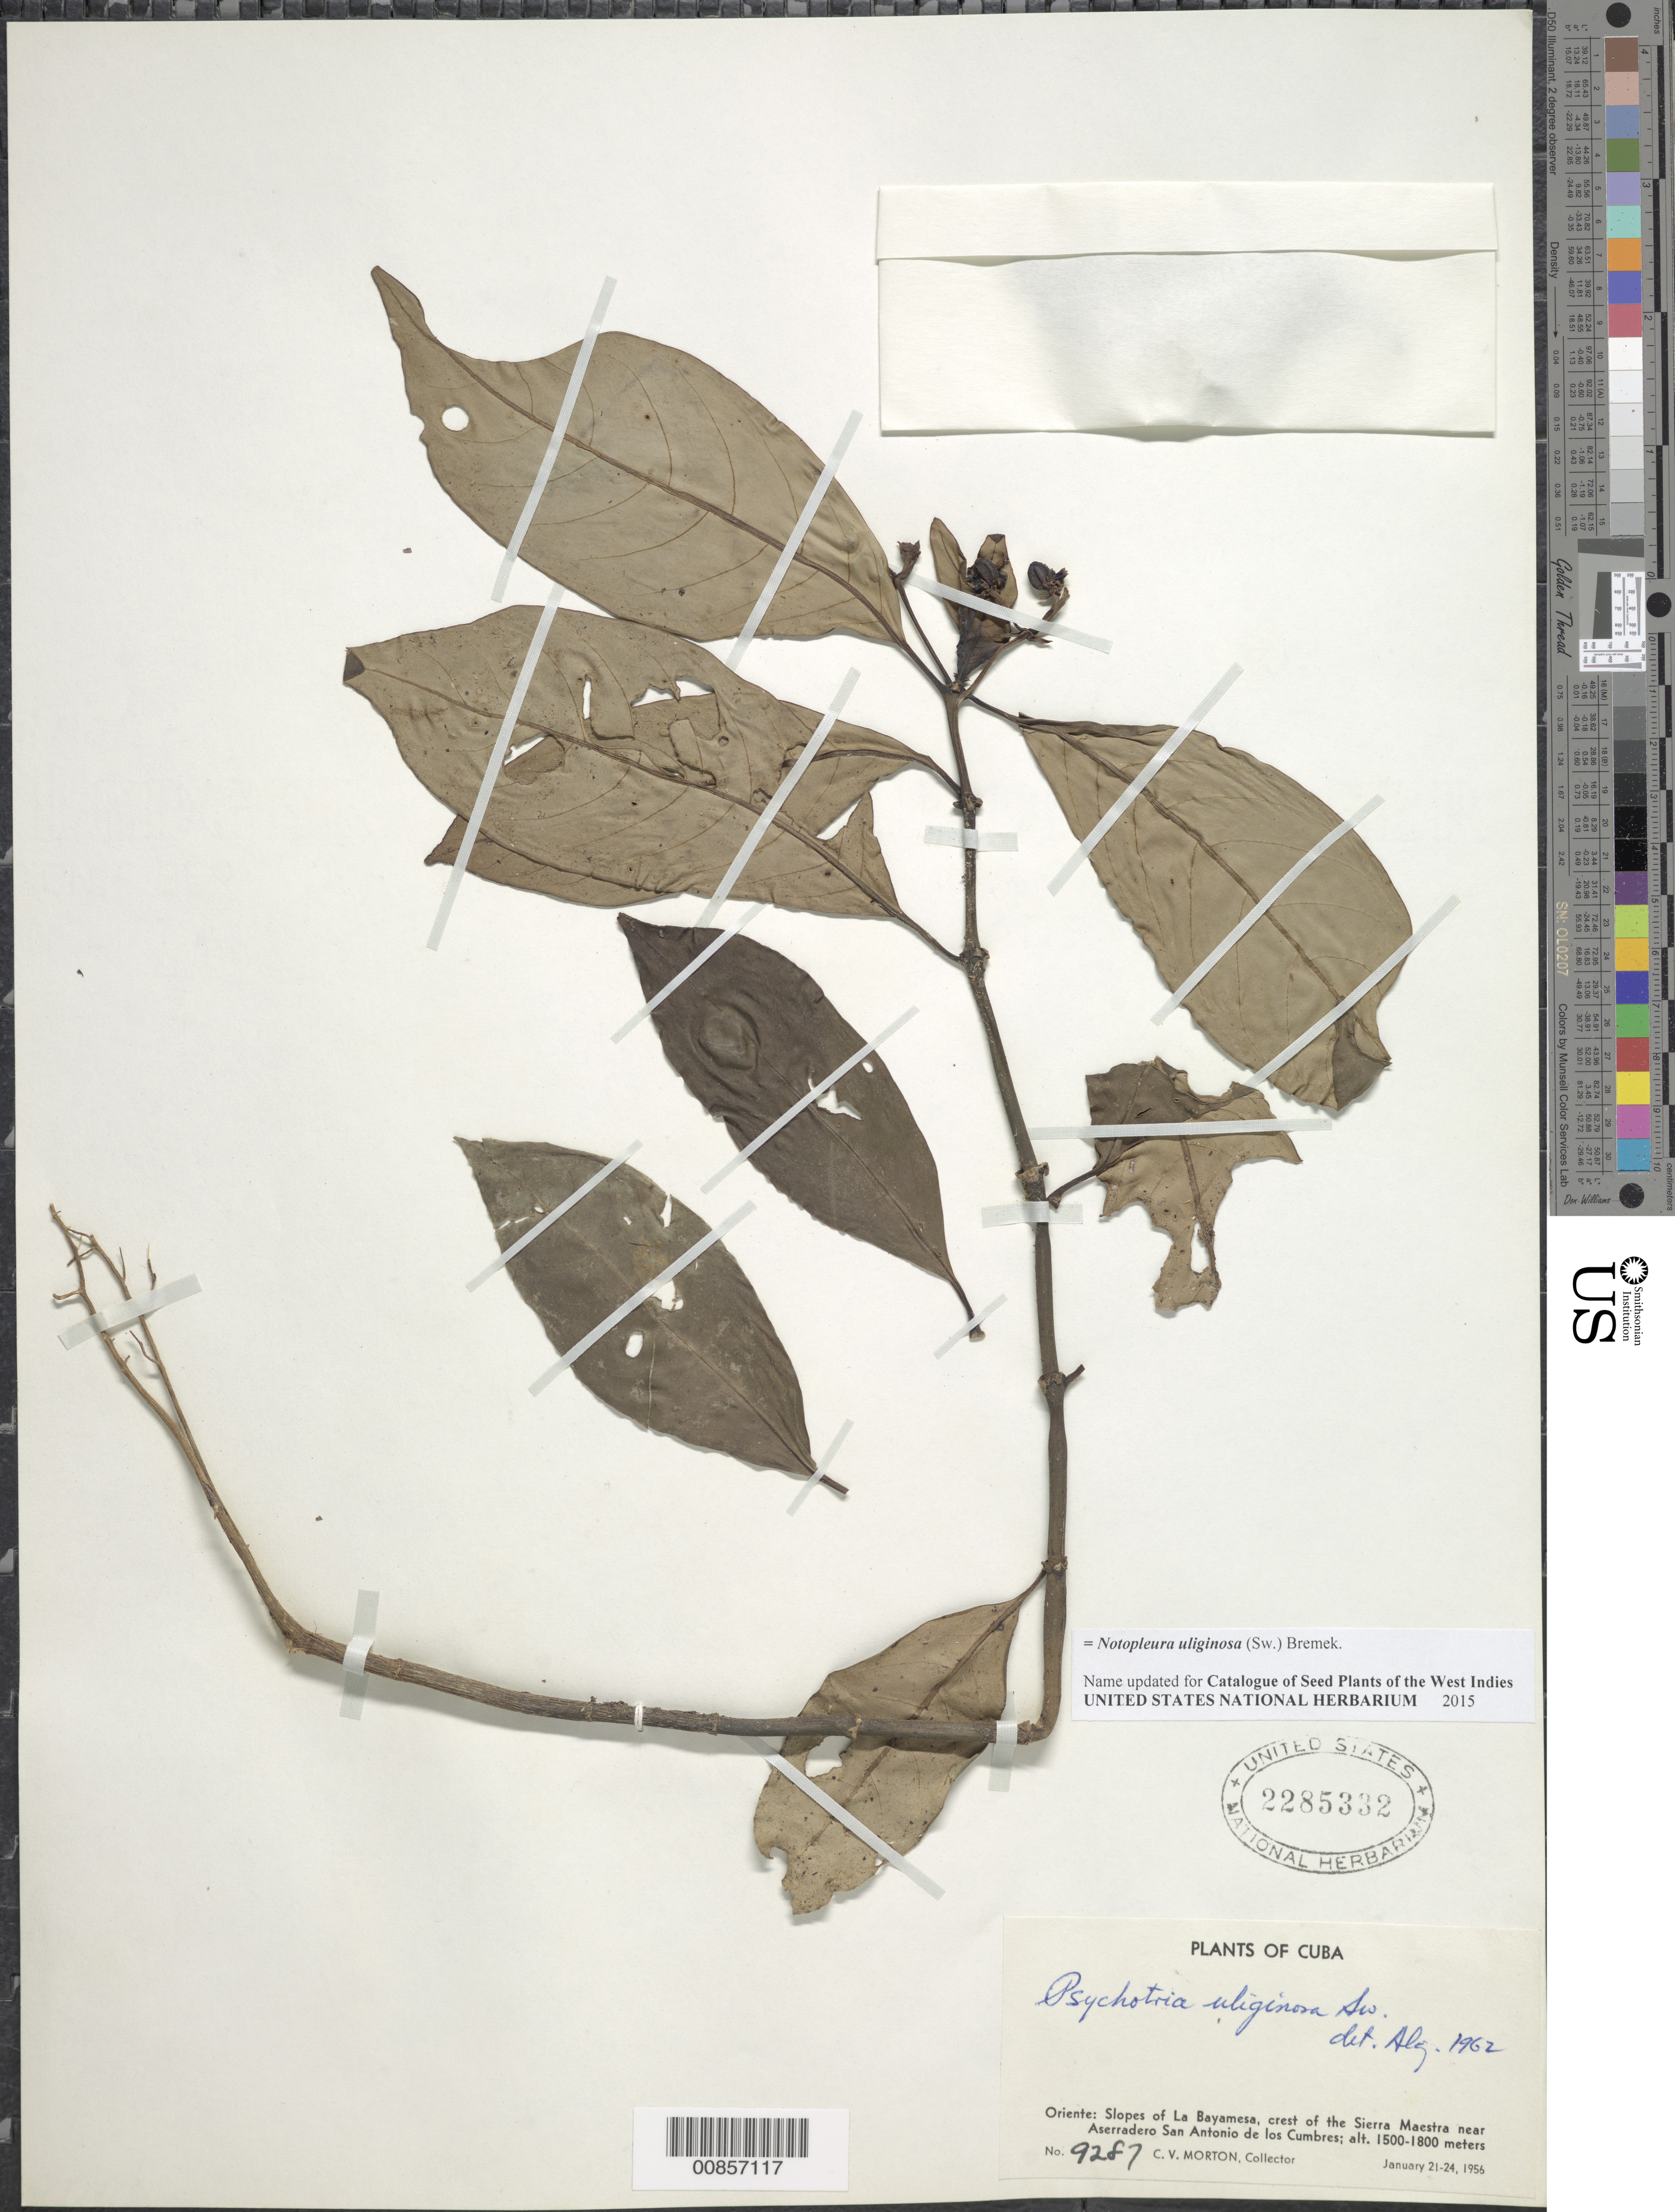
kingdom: Plantae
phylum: Tracheophyta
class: Magnoliopsida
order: Gentianales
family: Rubiaceae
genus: Notopleura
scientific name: Notopleura uliginosa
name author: (Sw.) Bremek.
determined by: Liogier, Alain H.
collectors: C. V. Morton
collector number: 9287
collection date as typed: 21 Jan 1956 to 24 Jan 1956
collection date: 1956-01-21/1956-01-24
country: Cuba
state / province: Oriente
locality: Slopes of La Bayamesa, crest of the Sierra Maestra near Aserradero San Antonio de los Cumbres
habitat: Montane: slopes and crest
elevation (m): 1500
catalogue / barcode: US 2285332